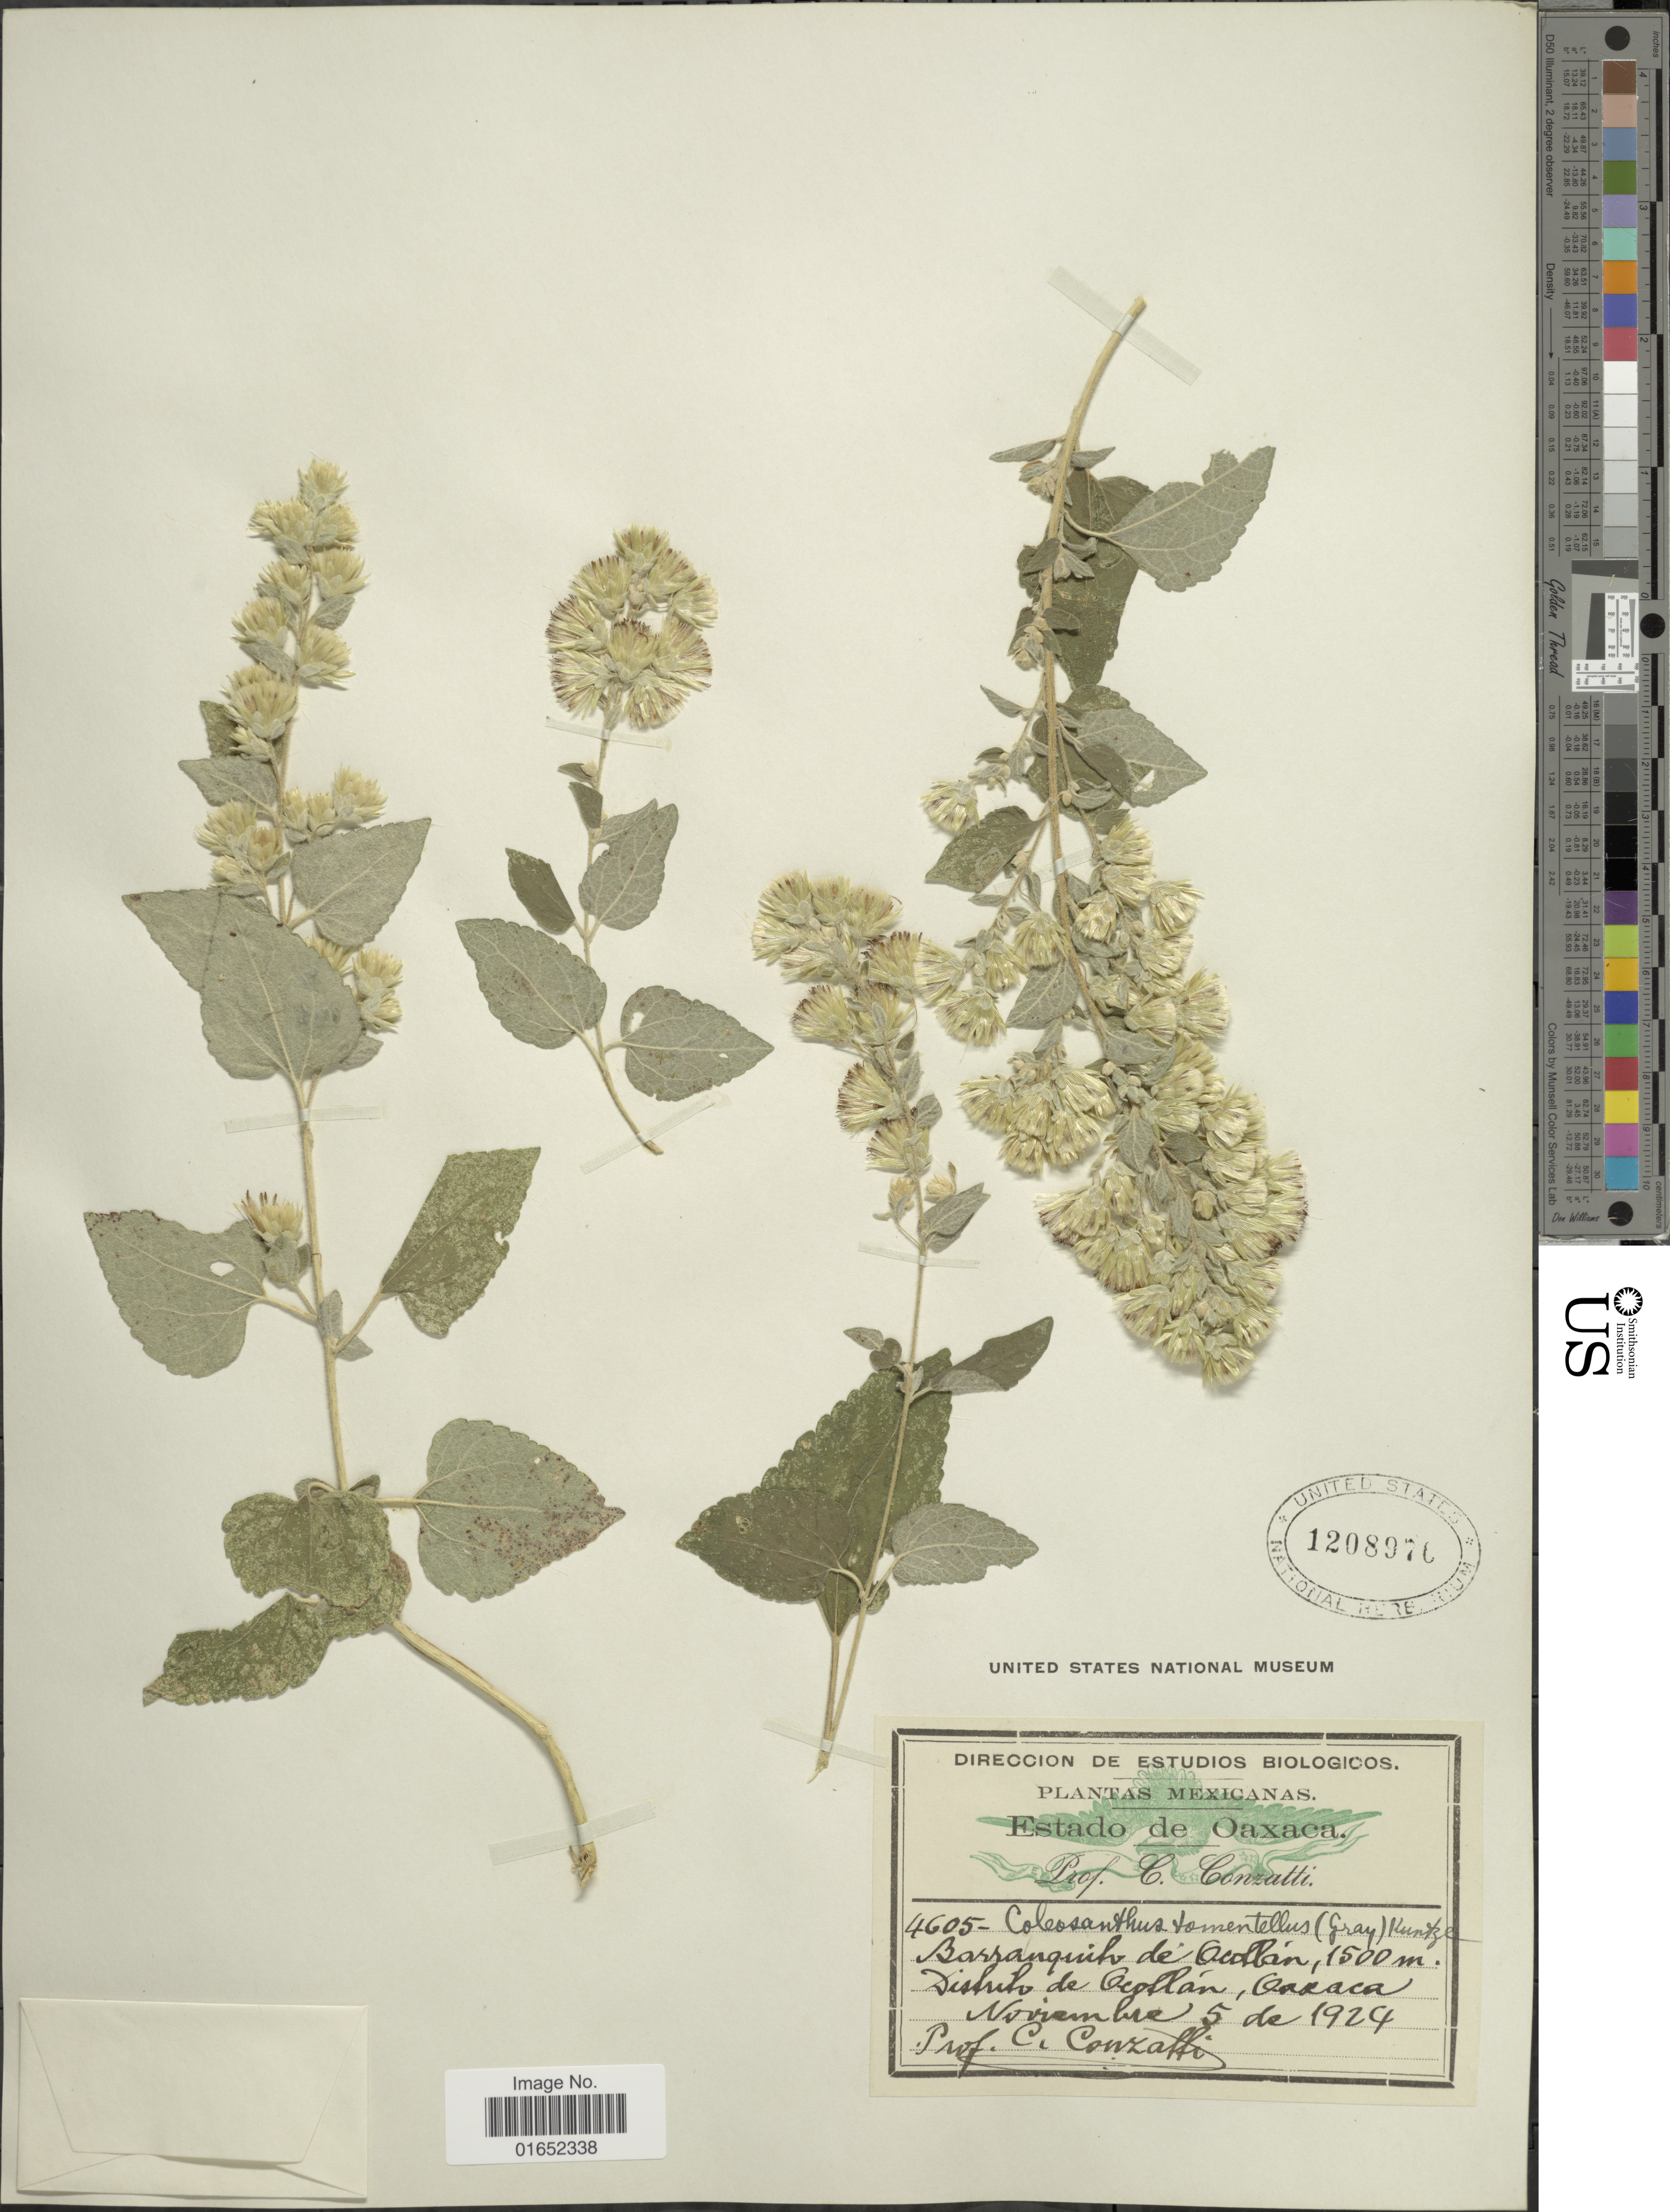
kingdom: Plantae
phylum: Tracheophyta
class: Magnoliopsida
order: Asterales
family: Asteraceae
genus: Brickellia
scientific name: Brickellia tomentella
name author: A. Gray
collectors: C. Conzatti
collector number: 4605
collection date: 1924-11-05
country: Mexico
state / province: Oaxaca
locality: Barranquilo de Ocollan, Distrito de Ocotlán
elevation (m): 1500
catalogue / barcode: US 1208976